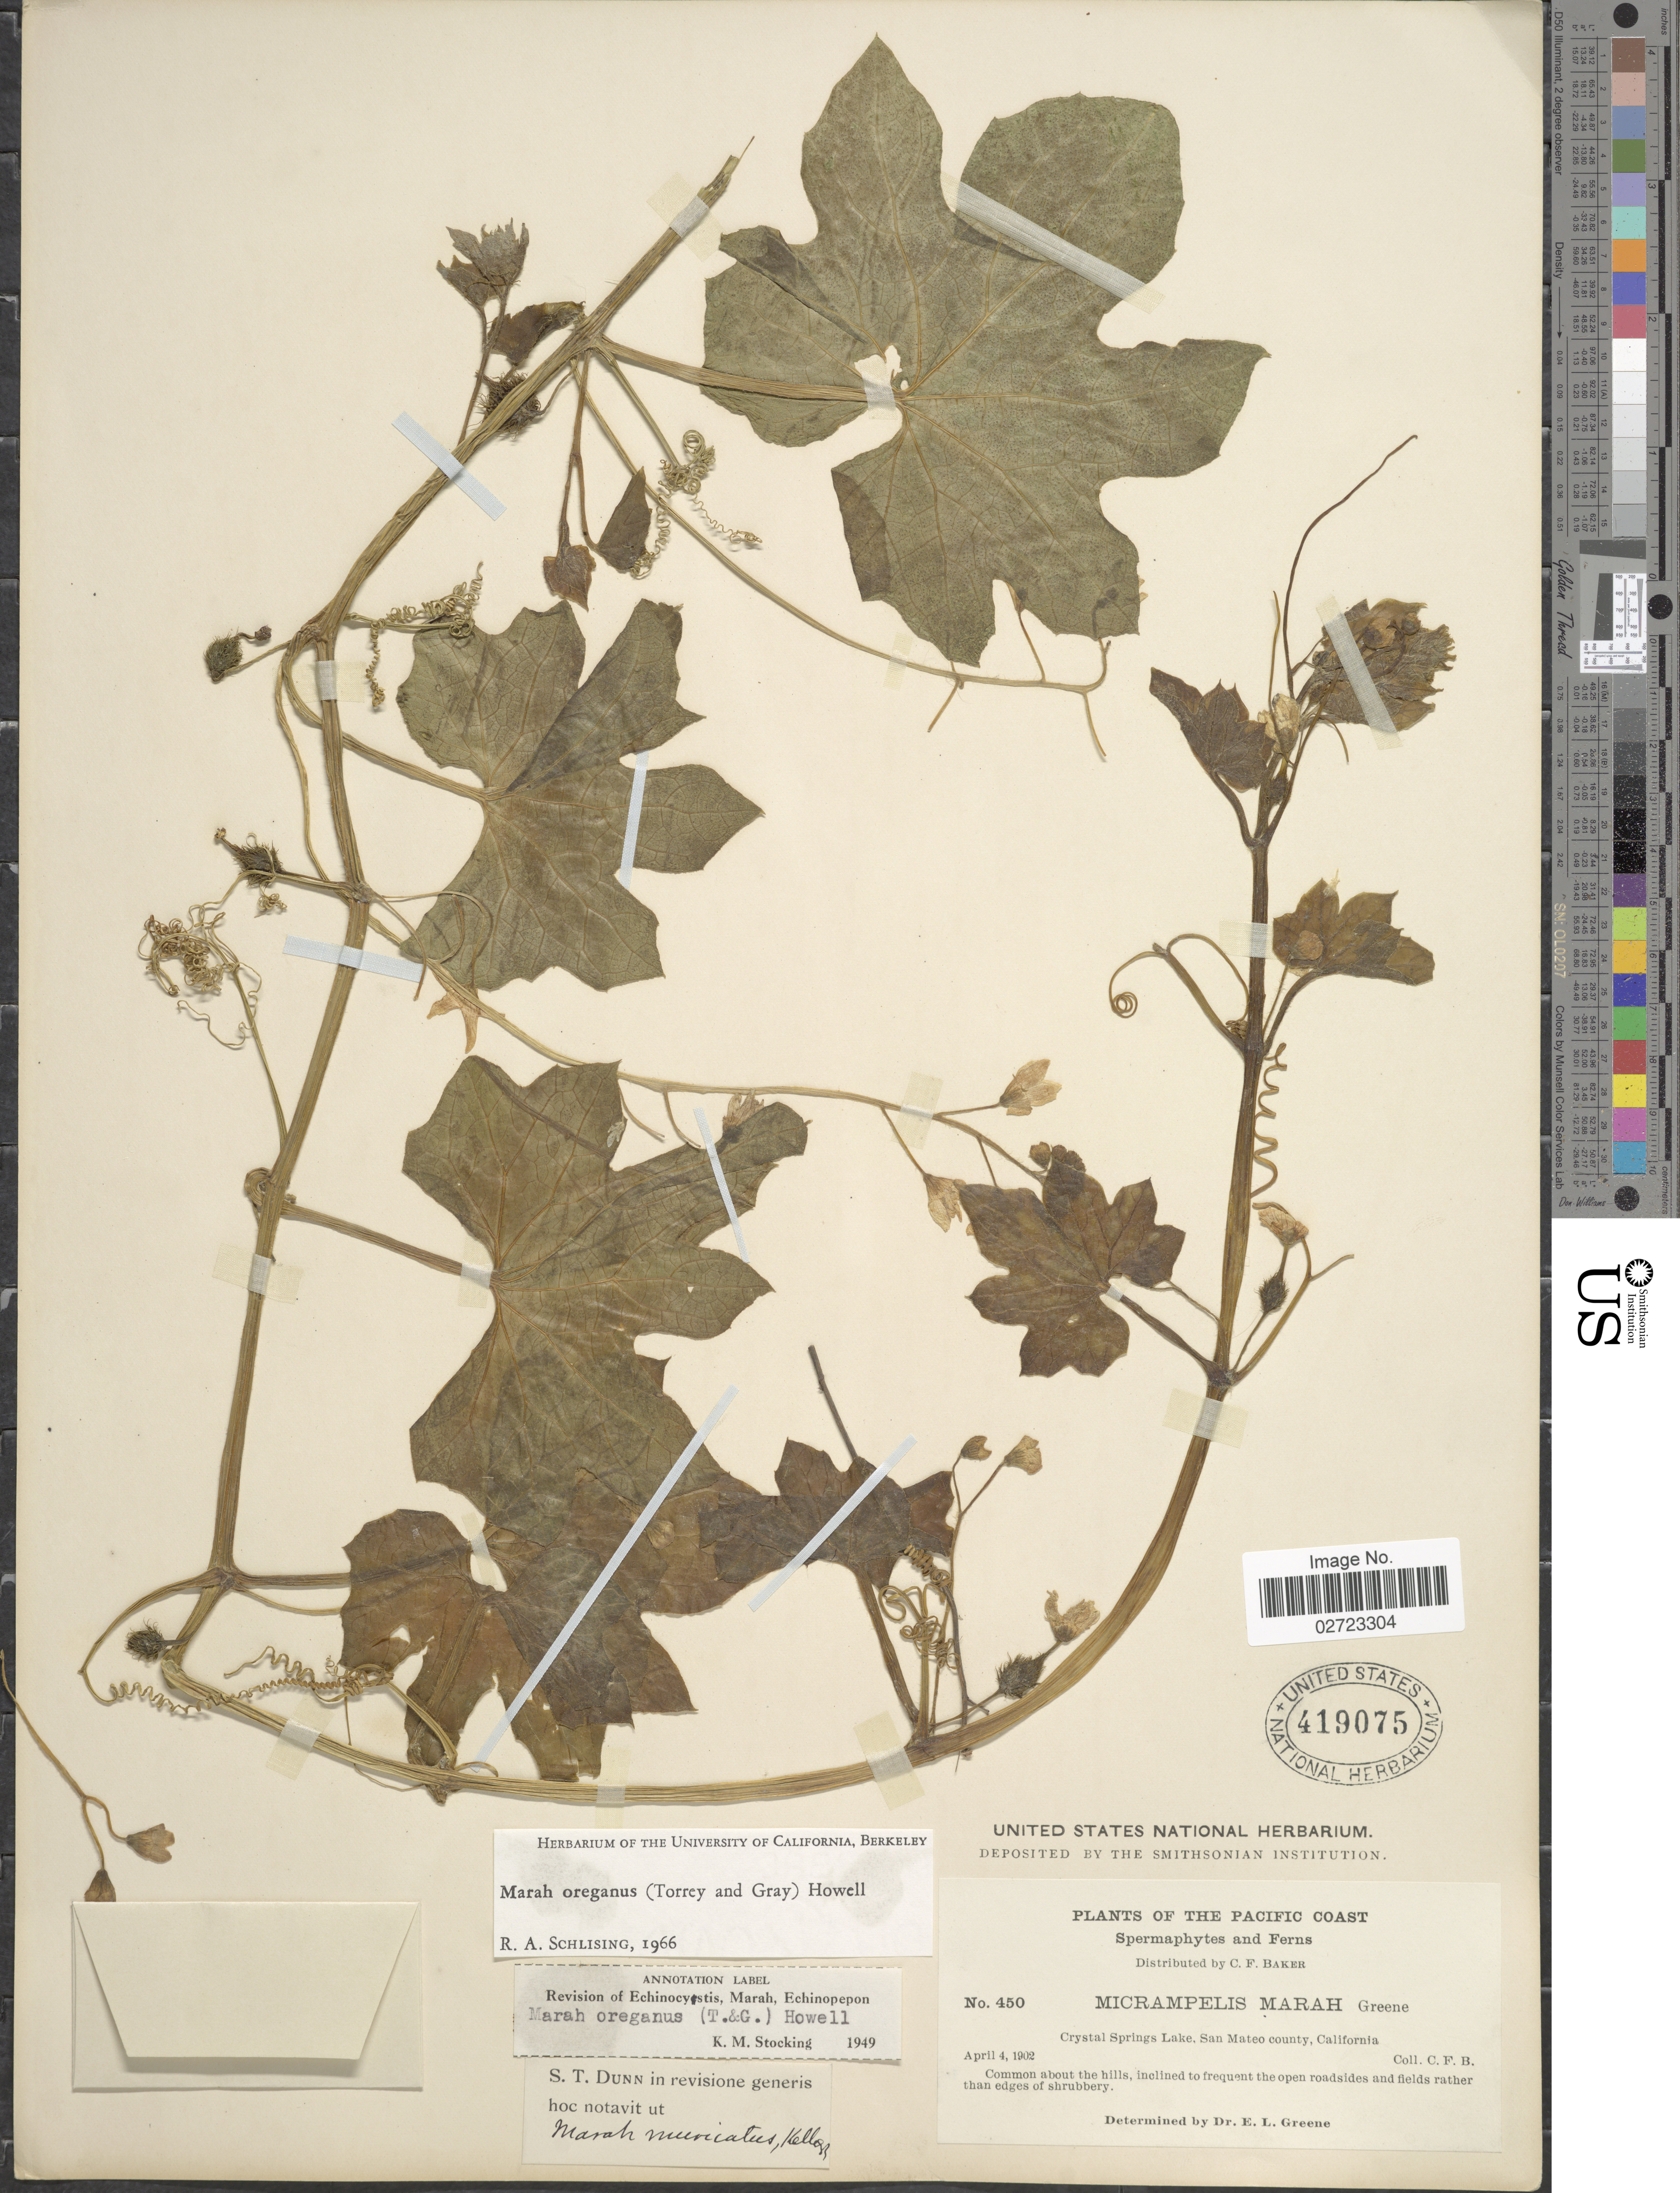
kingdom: Plantae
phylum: Tracheophyta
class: Magnoliopsida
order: Cucurbitales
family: Cucurbitaceae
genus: Marah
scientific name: Marah oregana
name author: (Torr. & A. Gray) Howell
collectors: C. F. Baker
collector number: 450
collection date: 1902-04-04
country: United States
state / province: California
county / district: San Mateo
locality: The Pacific Coast, Crystal Springs Lake, San Mateo County, common about the hills, inclined to frequent the open roadsides and fields rather than edges of shrubbery.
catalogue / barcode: US 419075